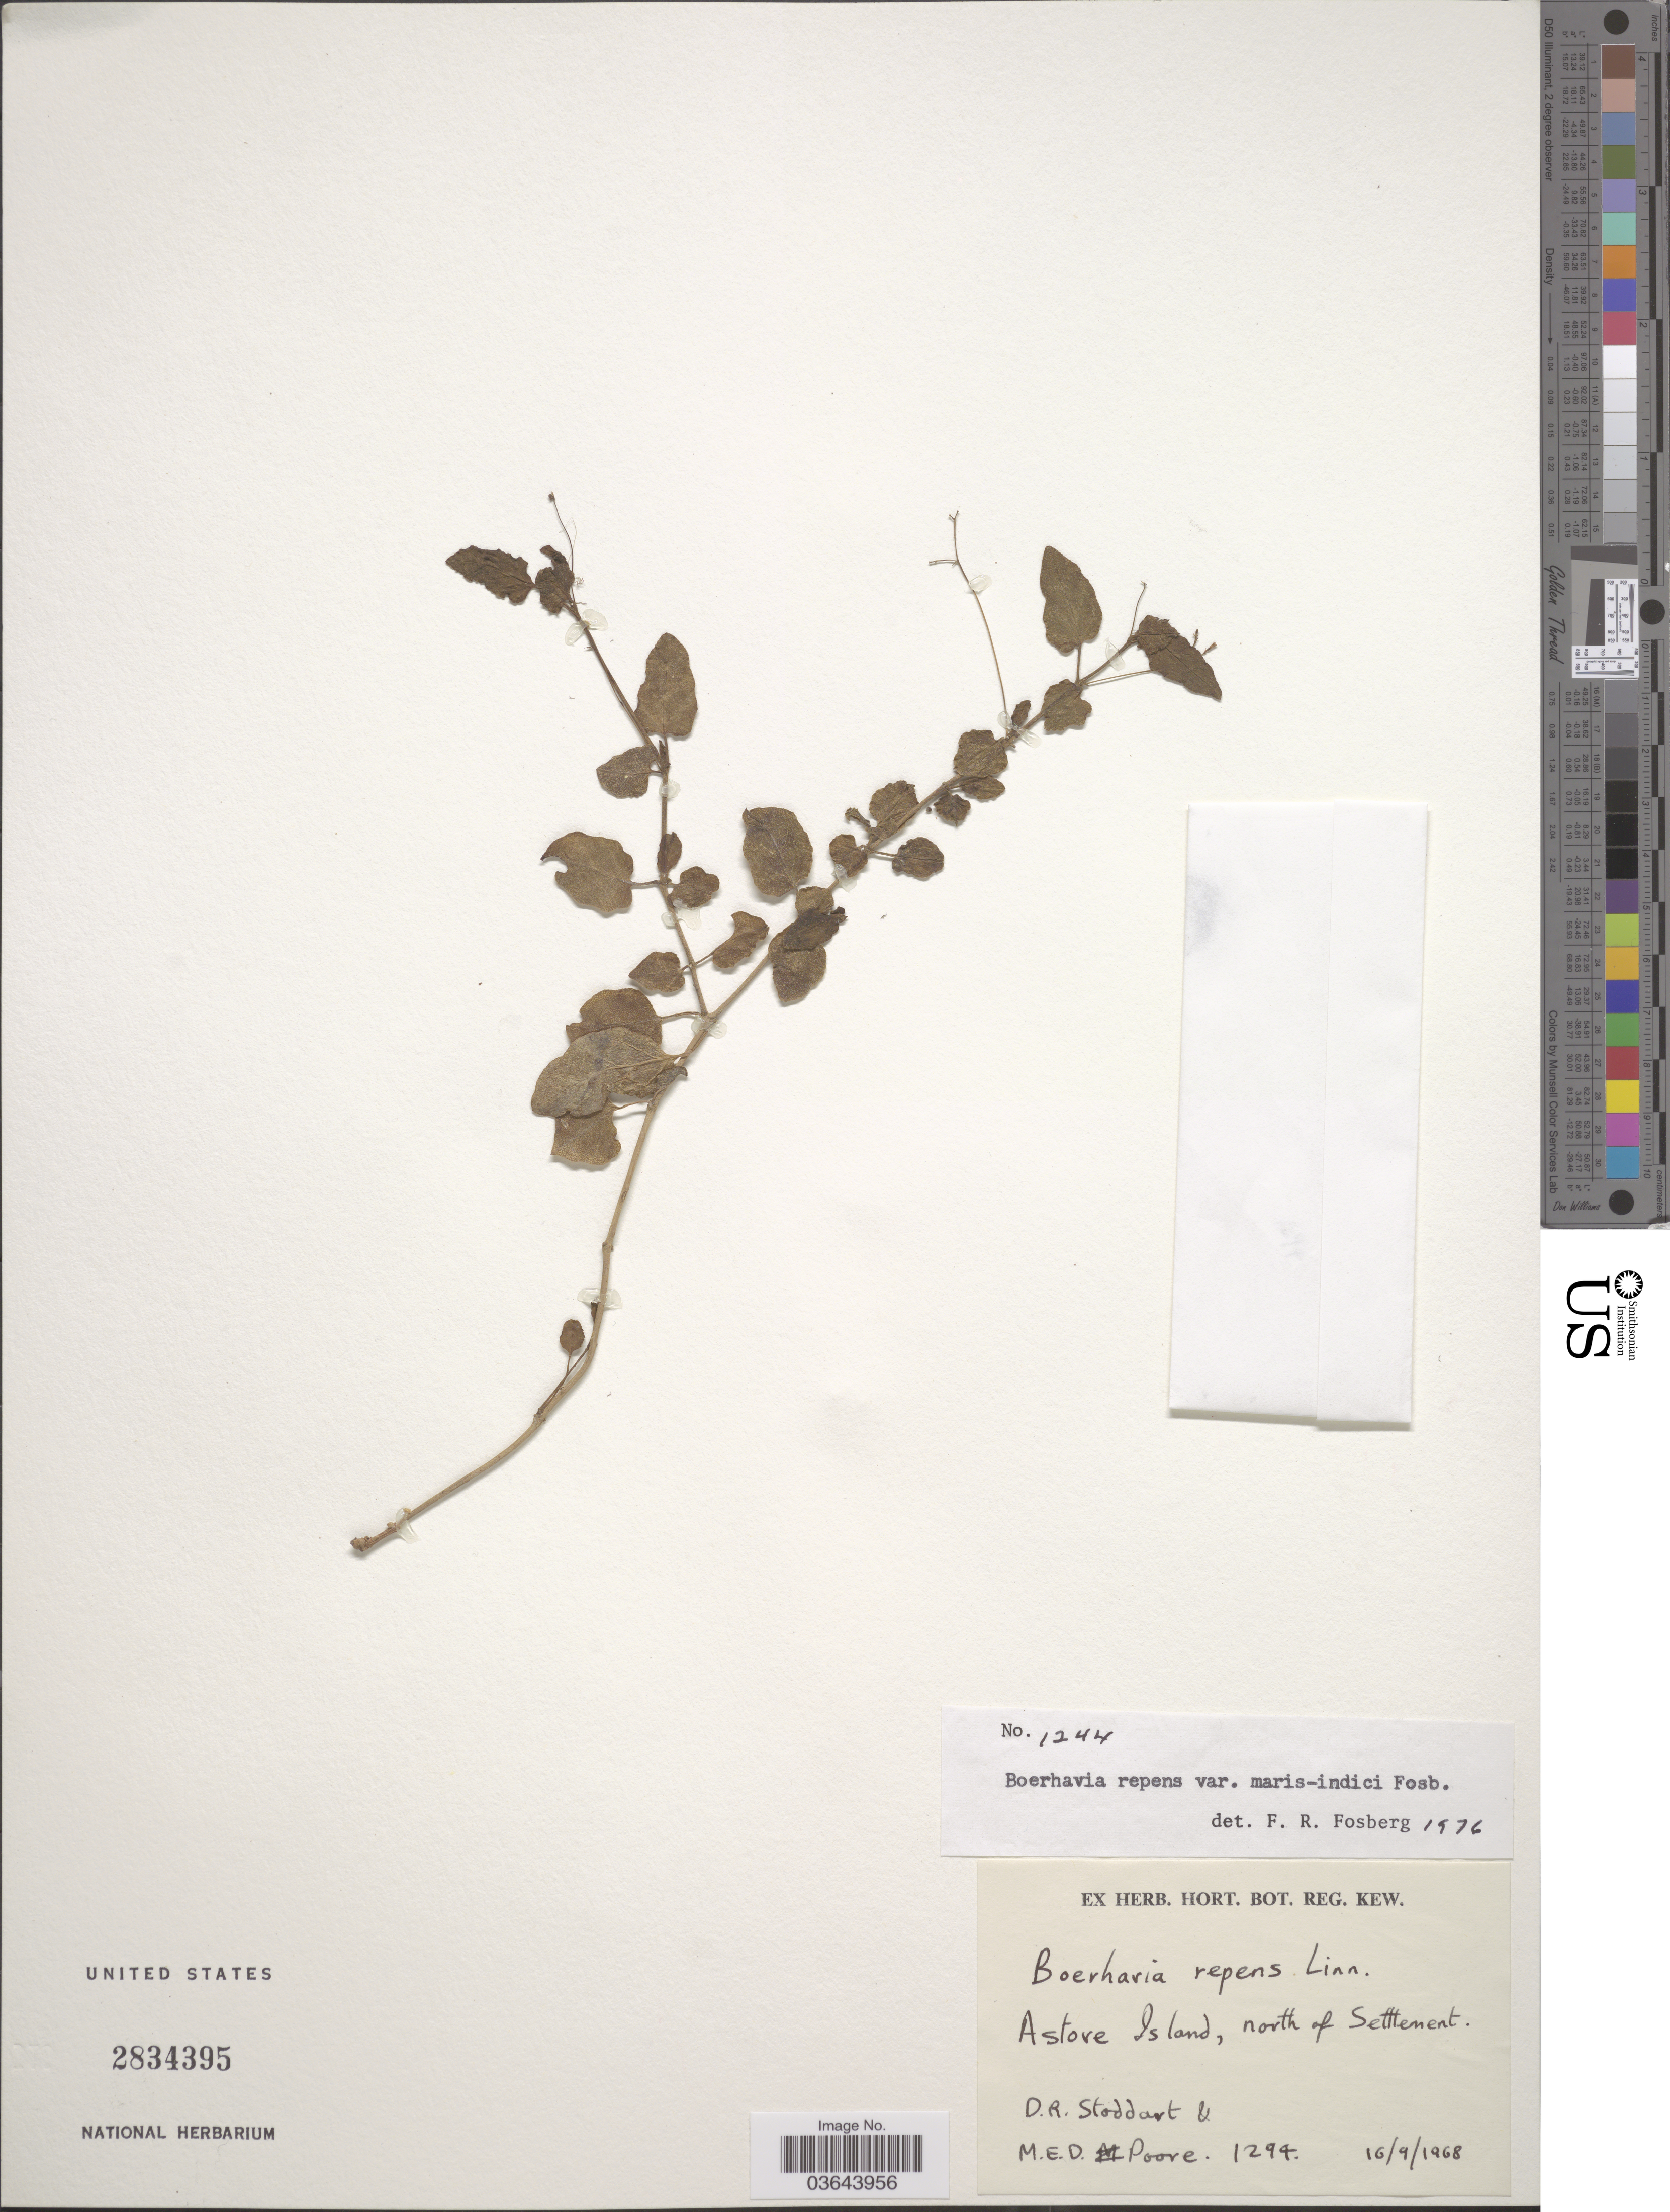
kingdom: Plantae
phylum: Tracheophyta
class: Magnoliopsida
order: Caryophyllales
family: Nyctaginaceae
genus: Boerhavia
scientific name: Boerhavia repens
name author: L.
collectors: D. R. Stoddart & M. E. D. Poore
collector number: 1294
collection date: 1968-09-16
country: Seychelles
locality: Astove Island, north of Settlement.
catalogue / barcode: US 2834395